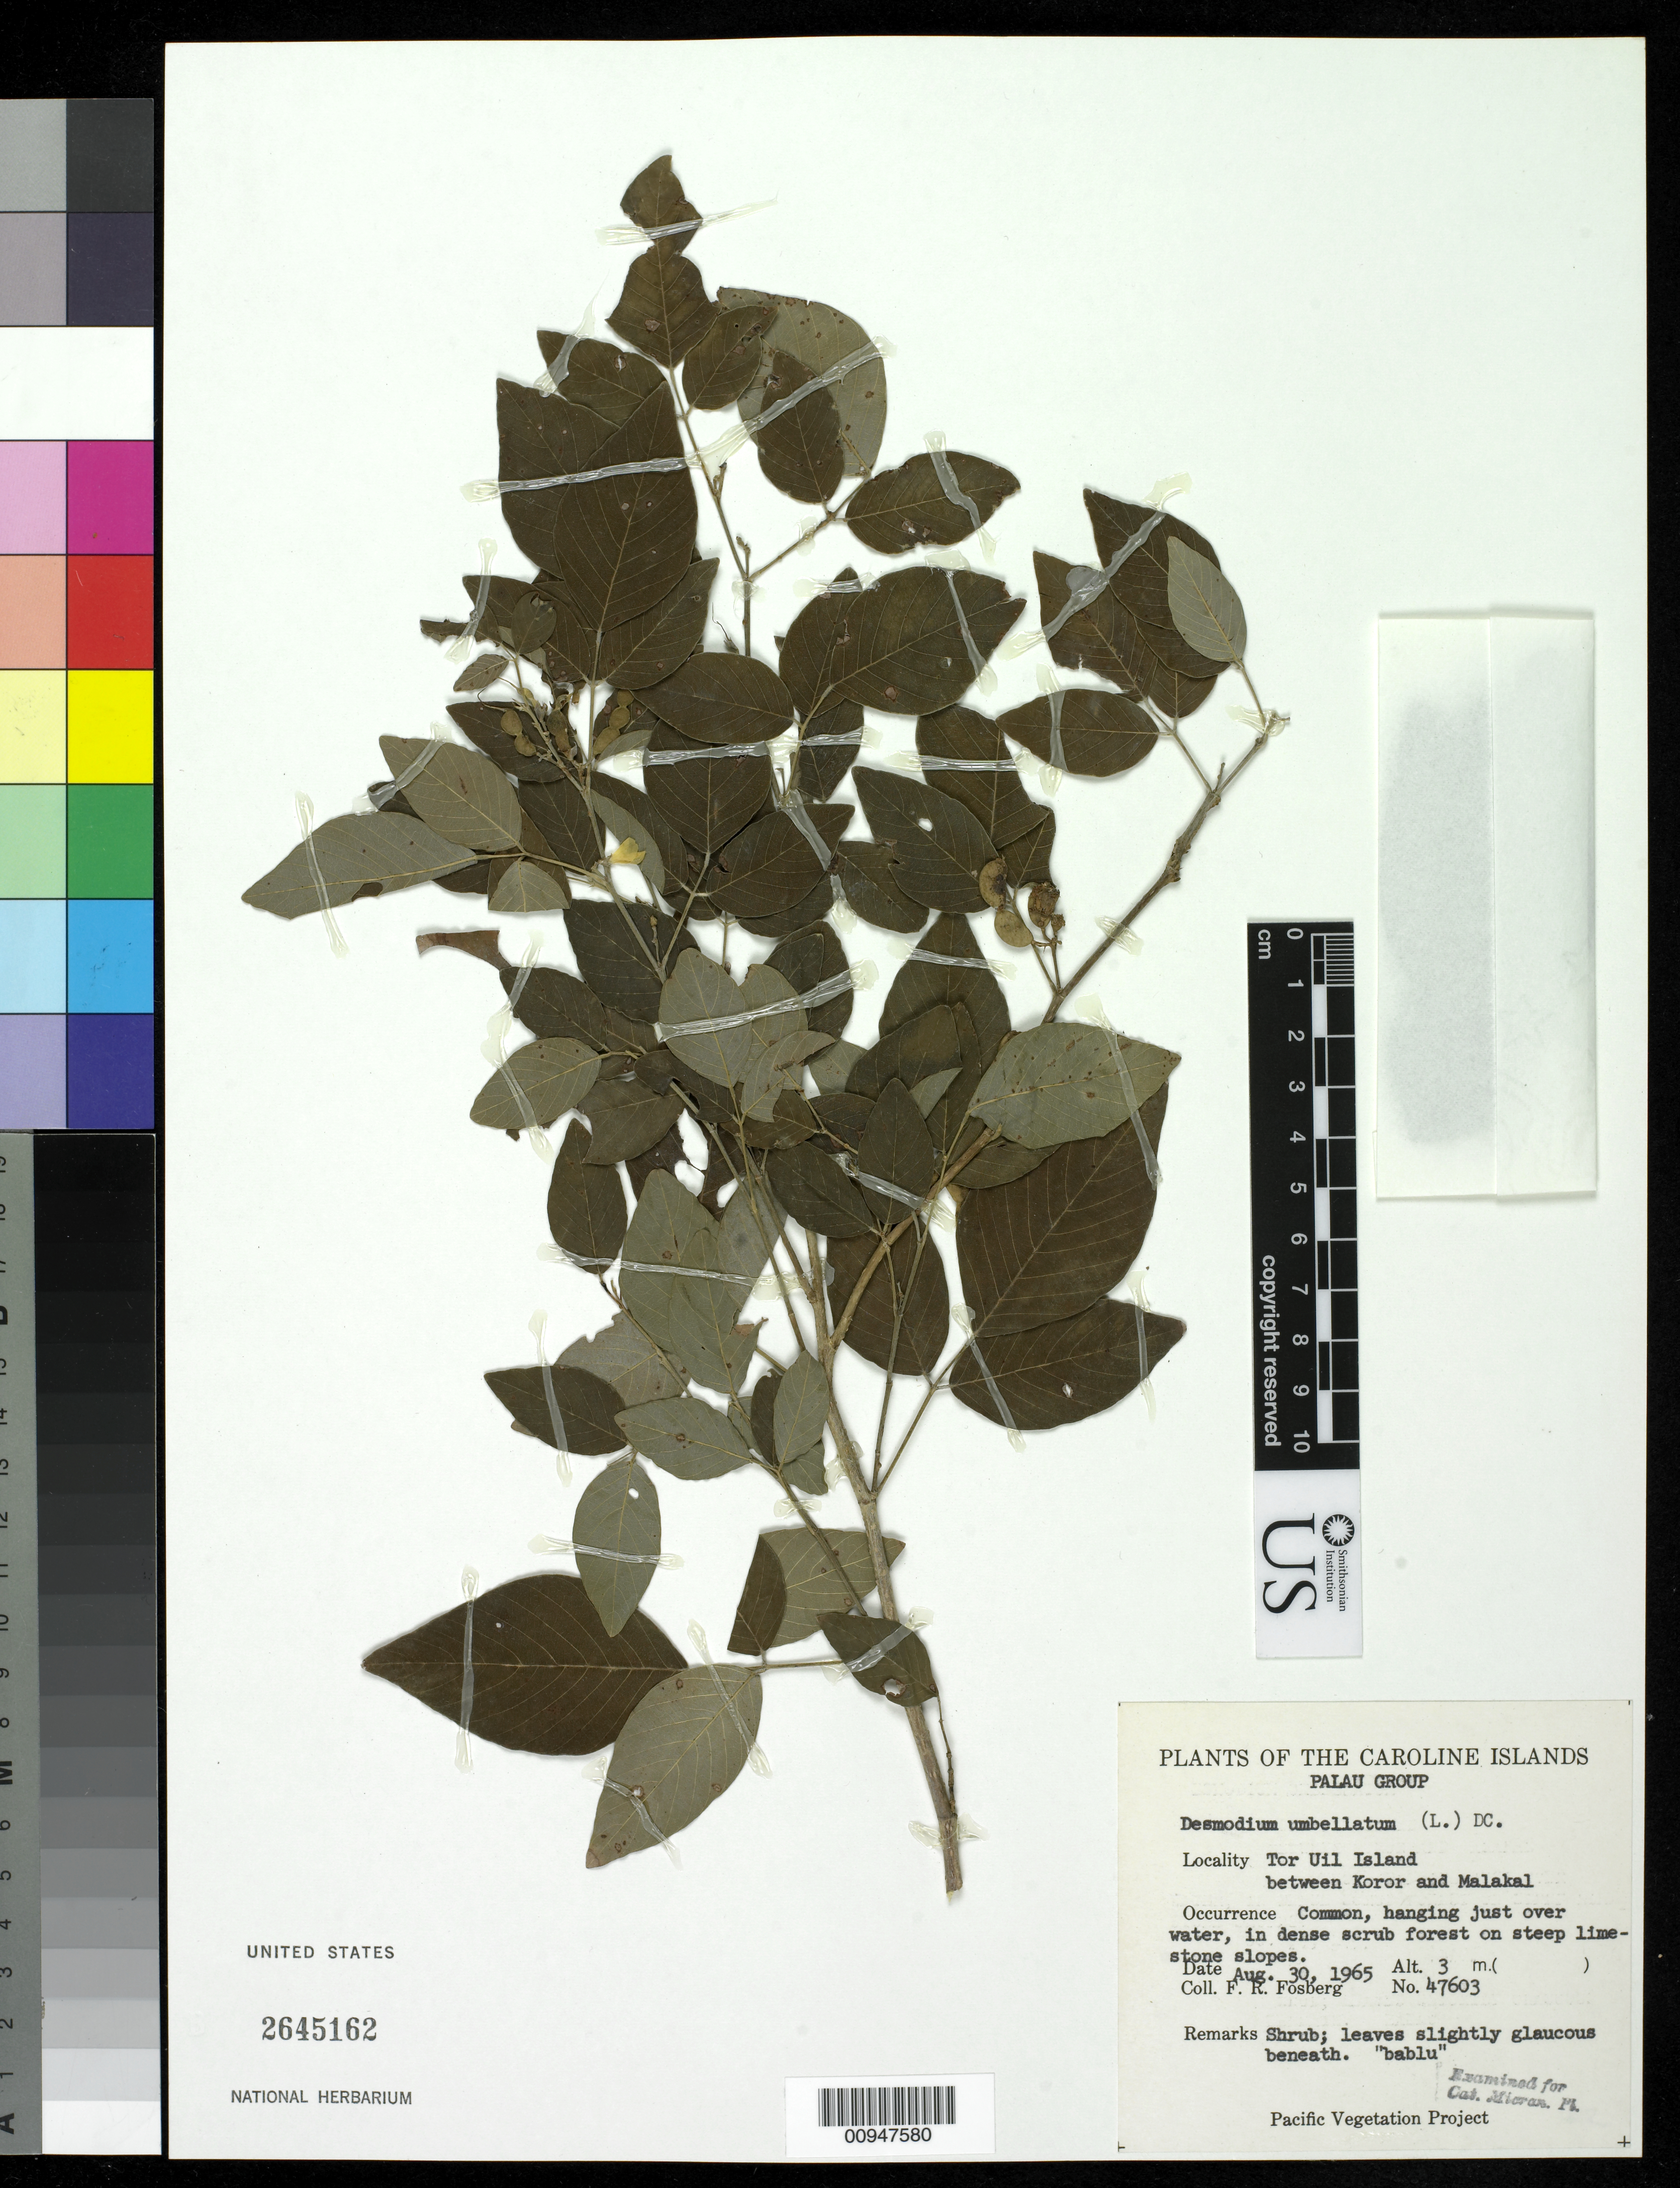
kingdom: Plantae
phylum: Tracheophyta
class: Magnoliopsida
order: Fabales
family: Fabaceae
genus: Dendrolobium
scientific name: Dendrolobium umbellatum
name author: (L.) Benth.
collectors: F. R. Fosberg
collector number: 47603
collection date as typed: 30 Aug 1965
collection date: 1965-08-30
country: Palau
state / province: Koror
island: Tor Uil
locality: Tor Uil Island between Koror and Malakal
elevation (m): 3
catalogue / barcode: US 2645162